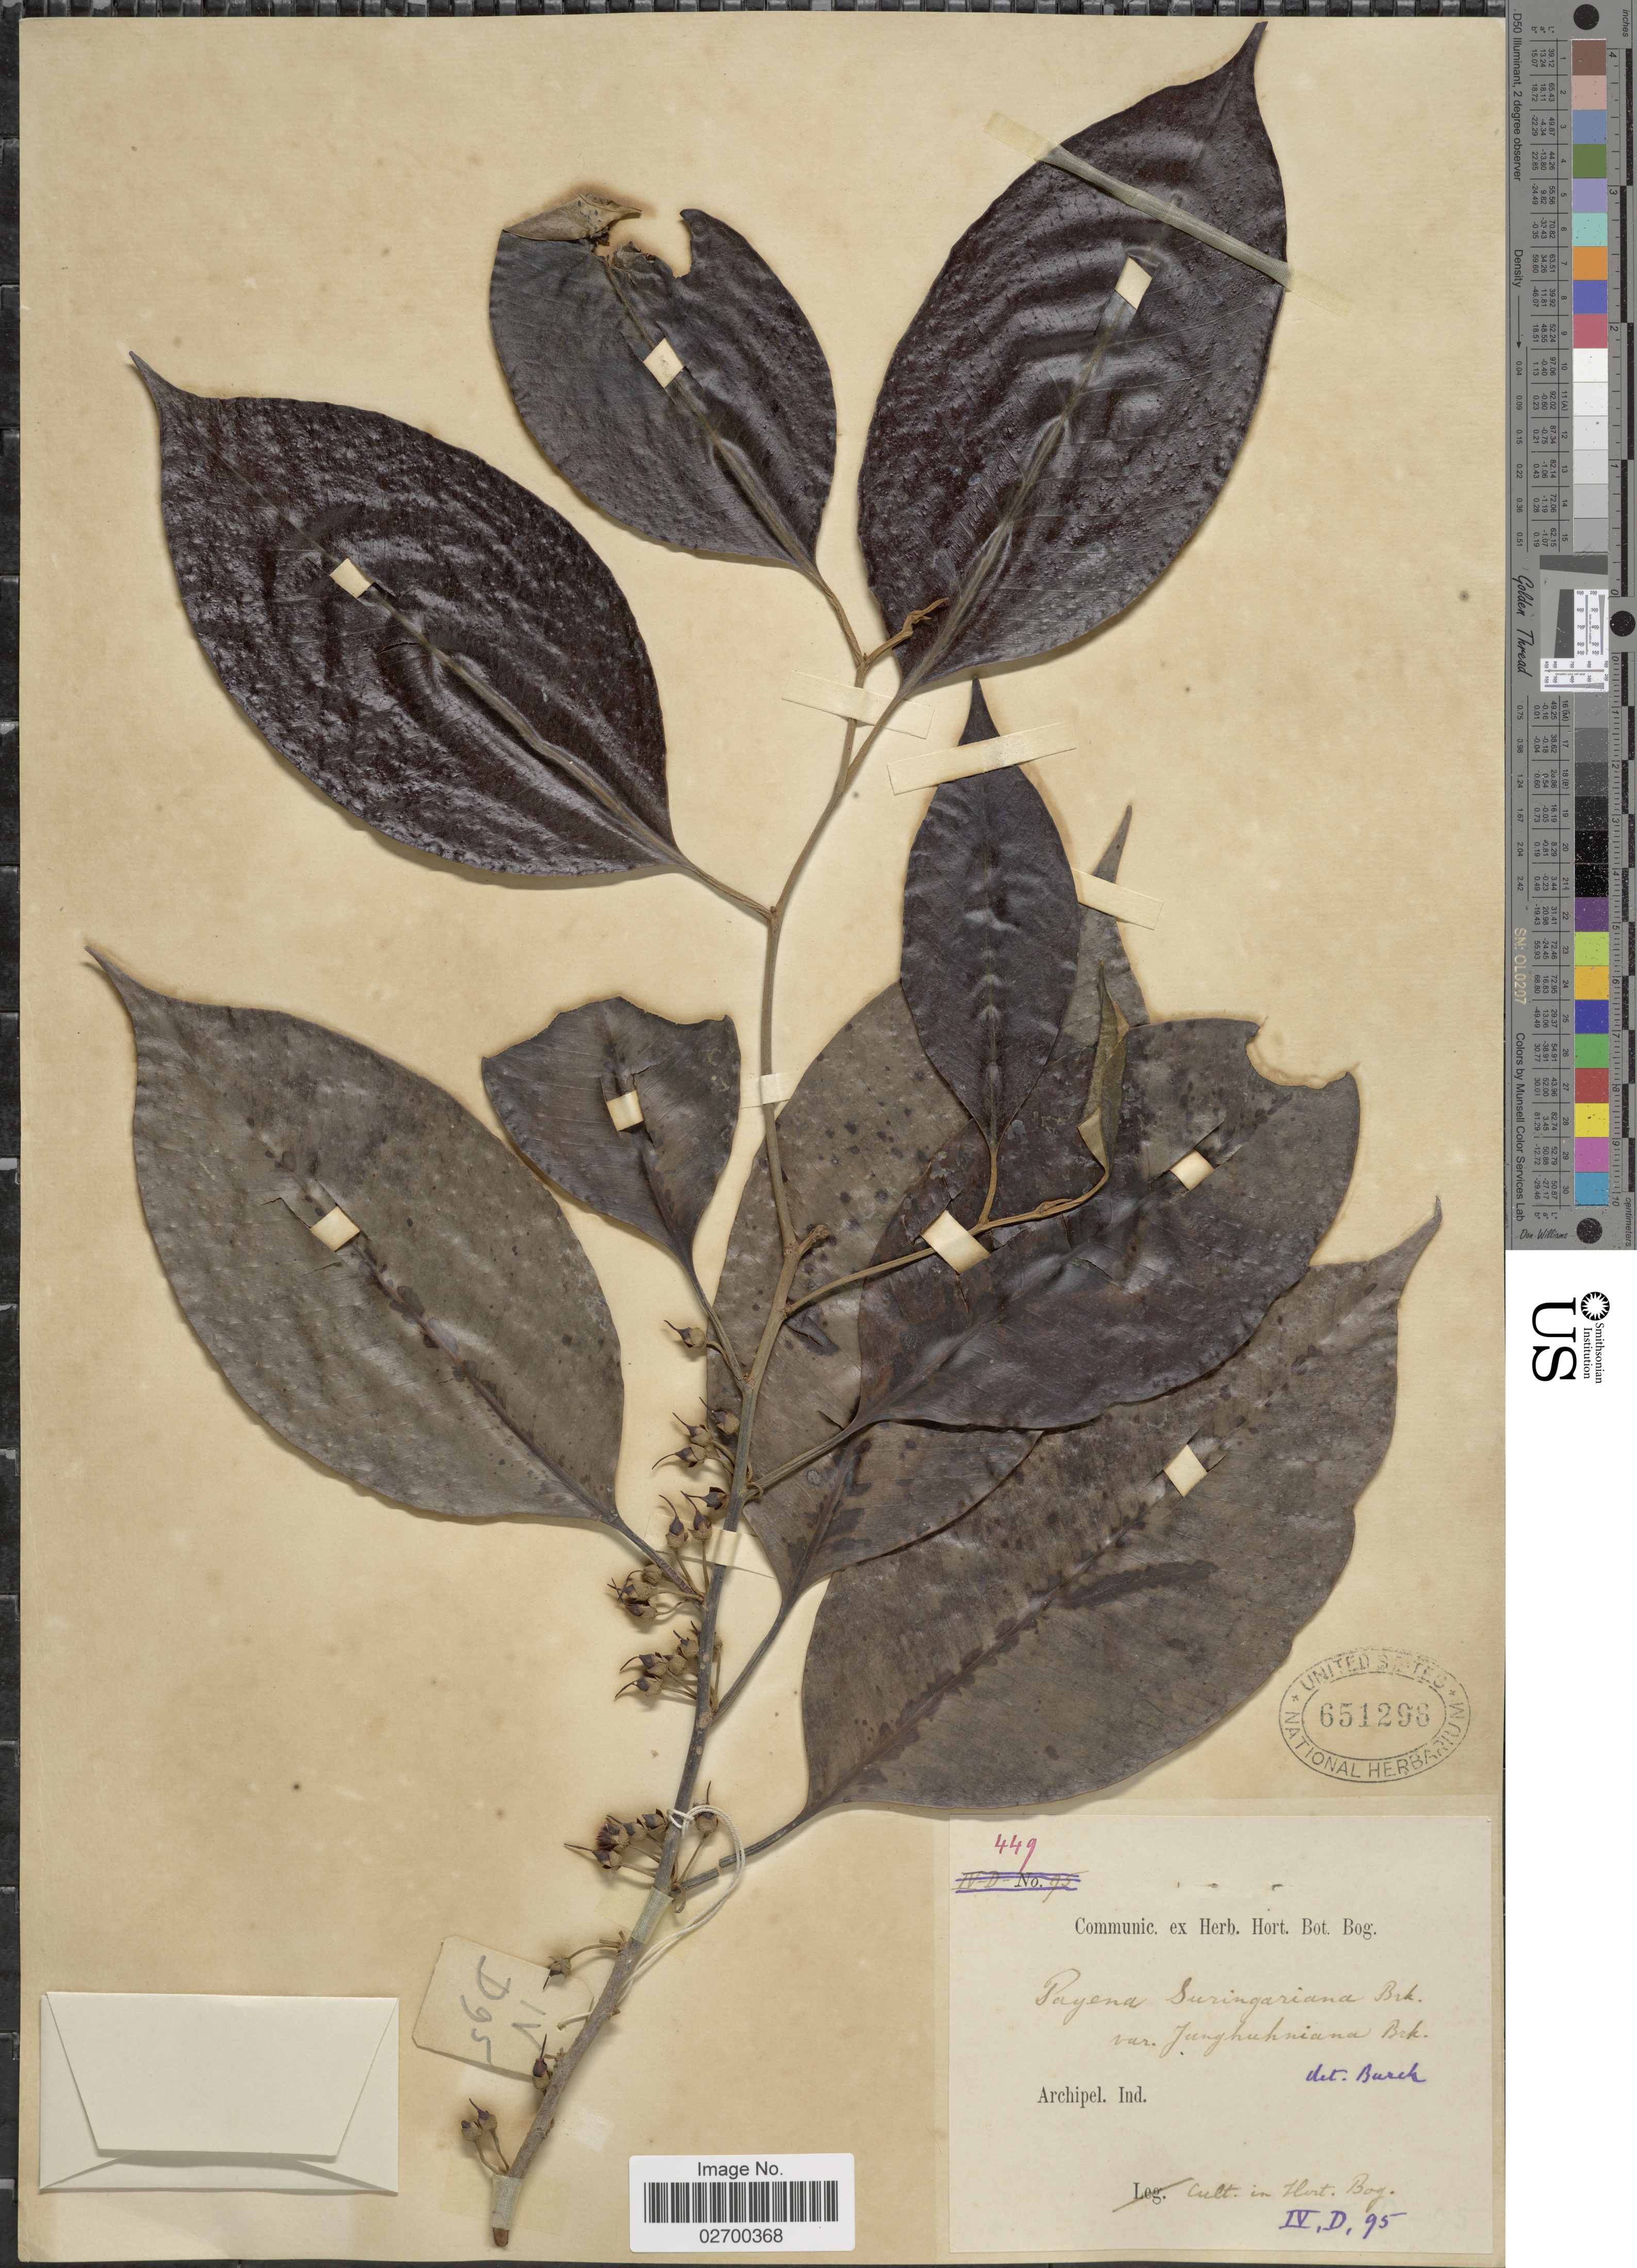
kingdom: Plantae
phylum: Tracheophyta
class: Magnoliopsida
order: Ericales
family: Sapotaceae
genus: Payena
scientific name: Payena acuminata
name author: (Blume) Pierre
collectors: ex herb. Hort. Bot. Bog.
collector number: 449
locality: Archipel. Ind. Cult. in Hort. Bog. IV, D, 95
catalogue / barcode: US 651296